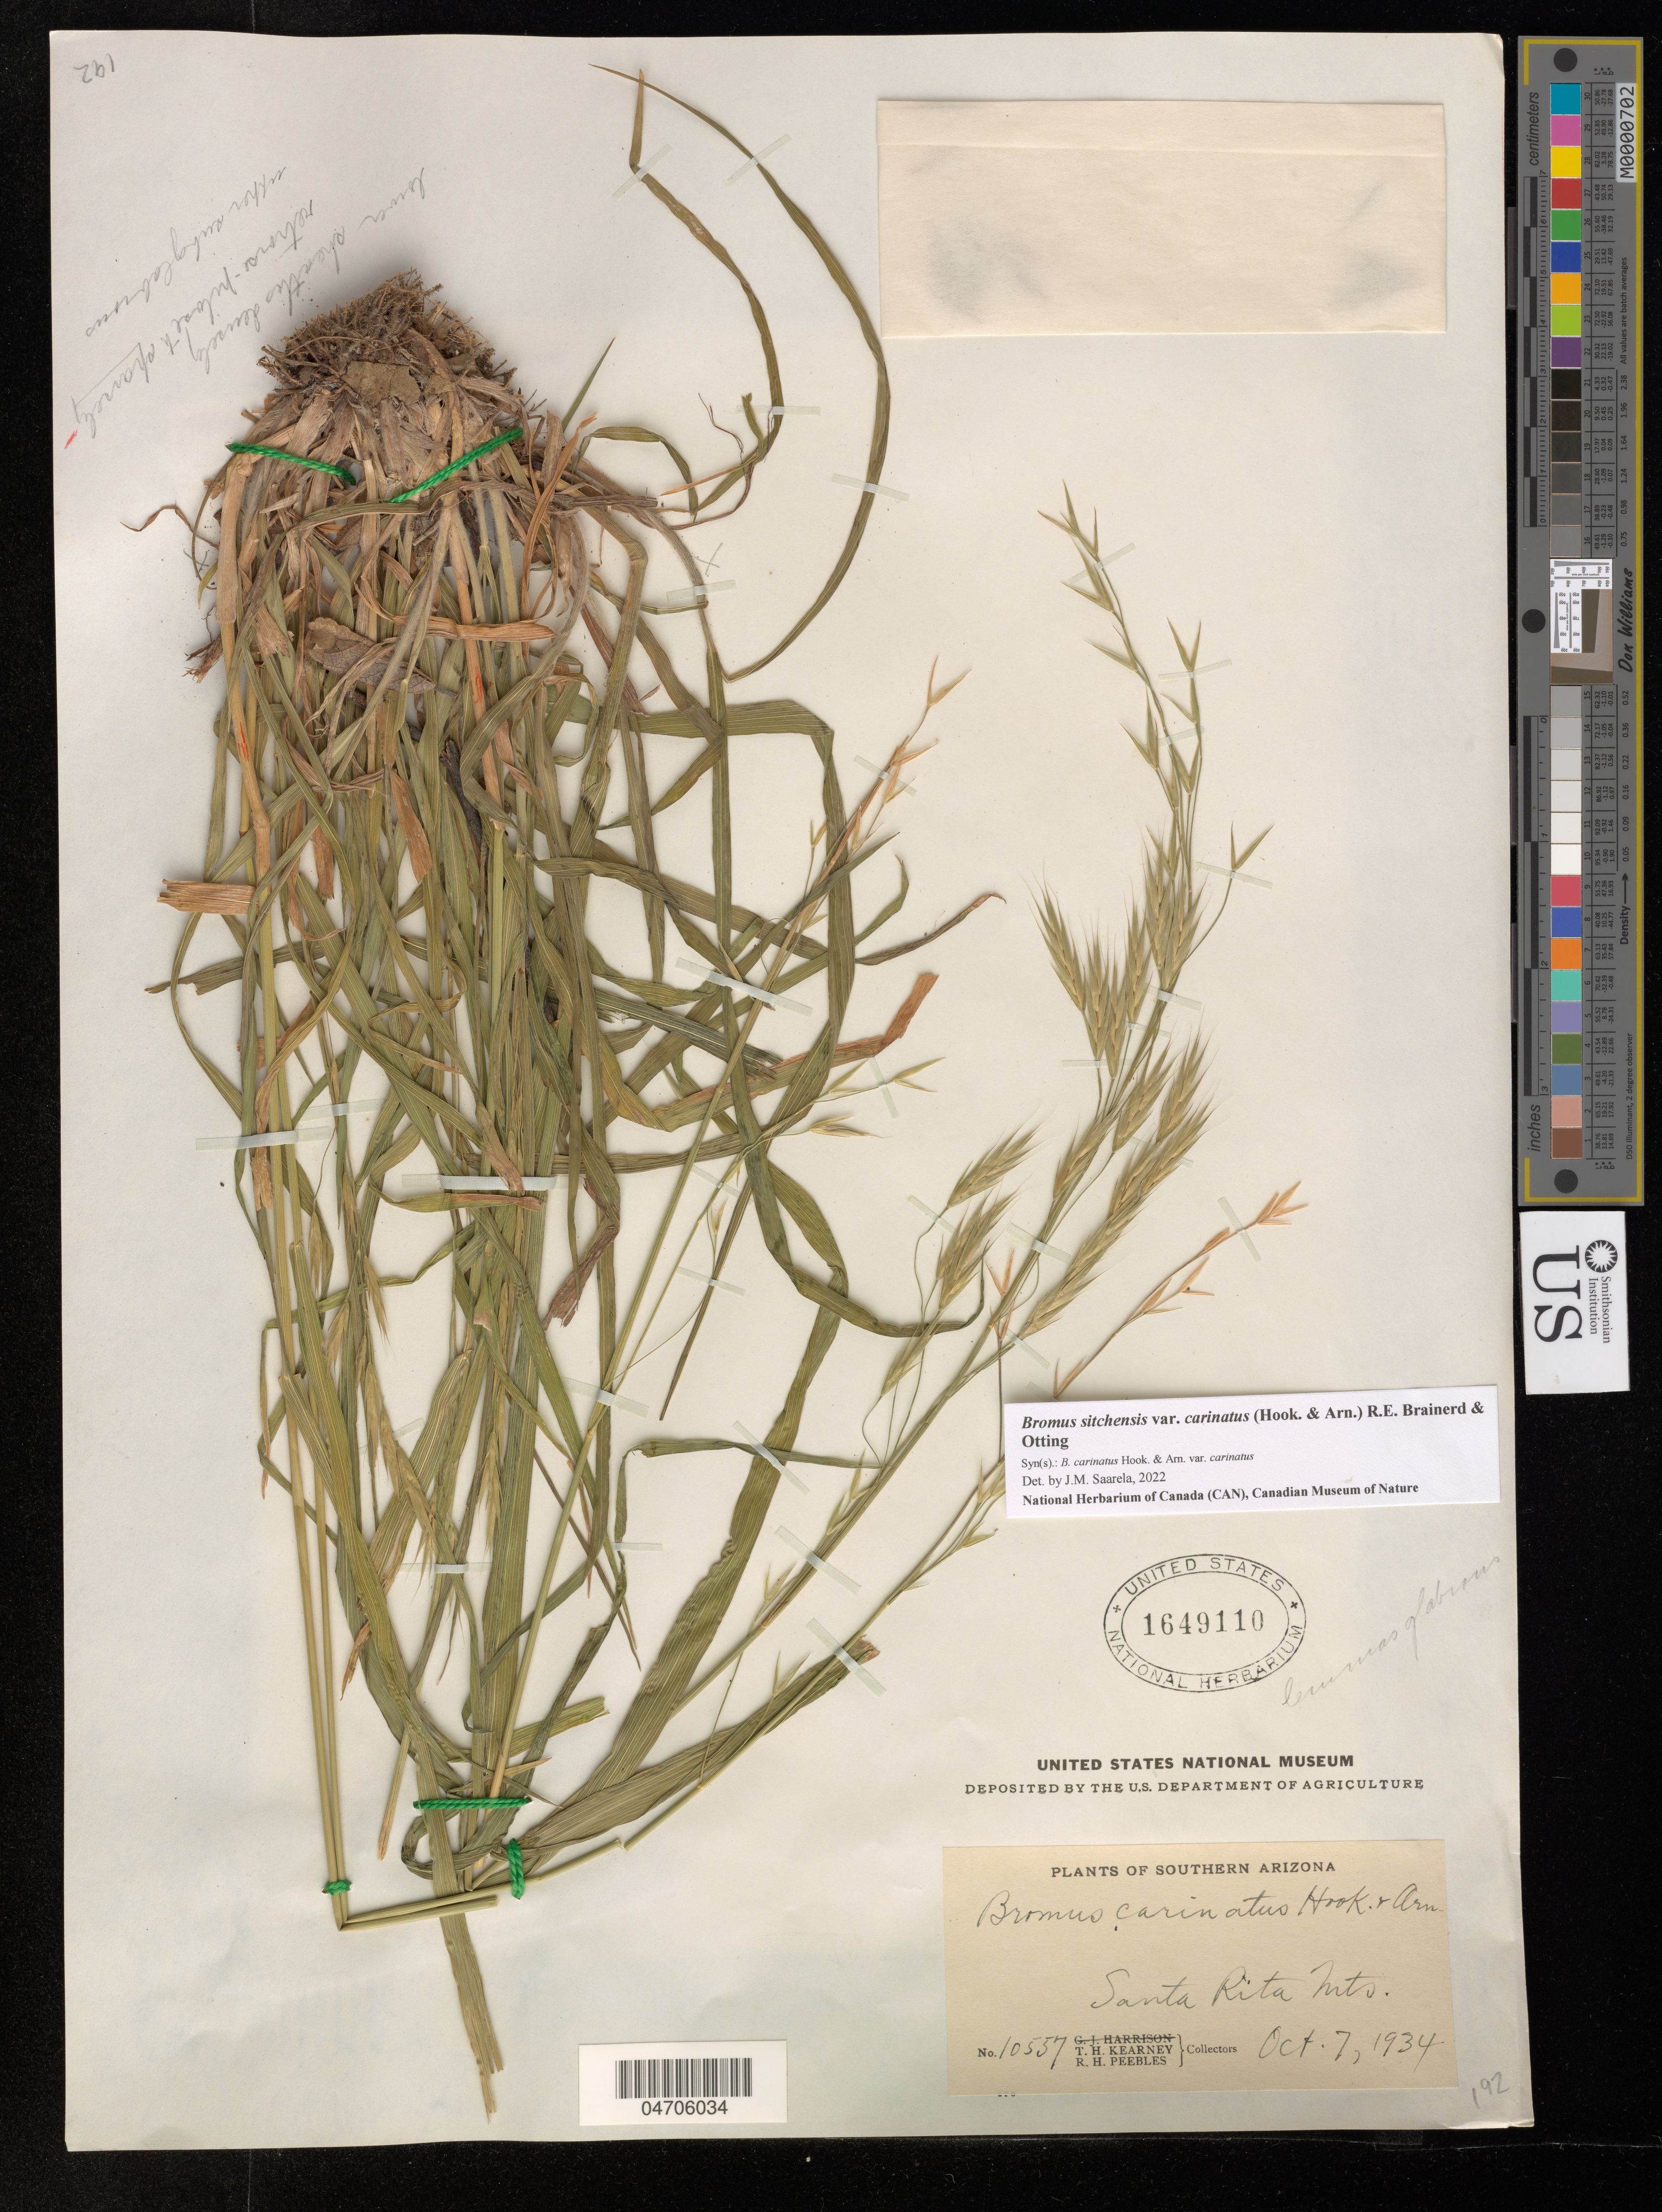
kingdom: Plantae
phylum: Tracheophyta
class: Liliopsida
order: Poales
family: Poaceae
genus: Bromus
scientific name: Bromus sitchensis var. polyanthus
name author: (Scribn. ex Shear) R.E. Brainerd & Otting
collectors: T. H. Kearney & R. H. Peebles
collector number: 10557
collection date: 1934-10-07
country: United States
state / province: Arizona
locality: Southern Arizona. Santa Rita Mts.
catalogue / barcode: US 1649110